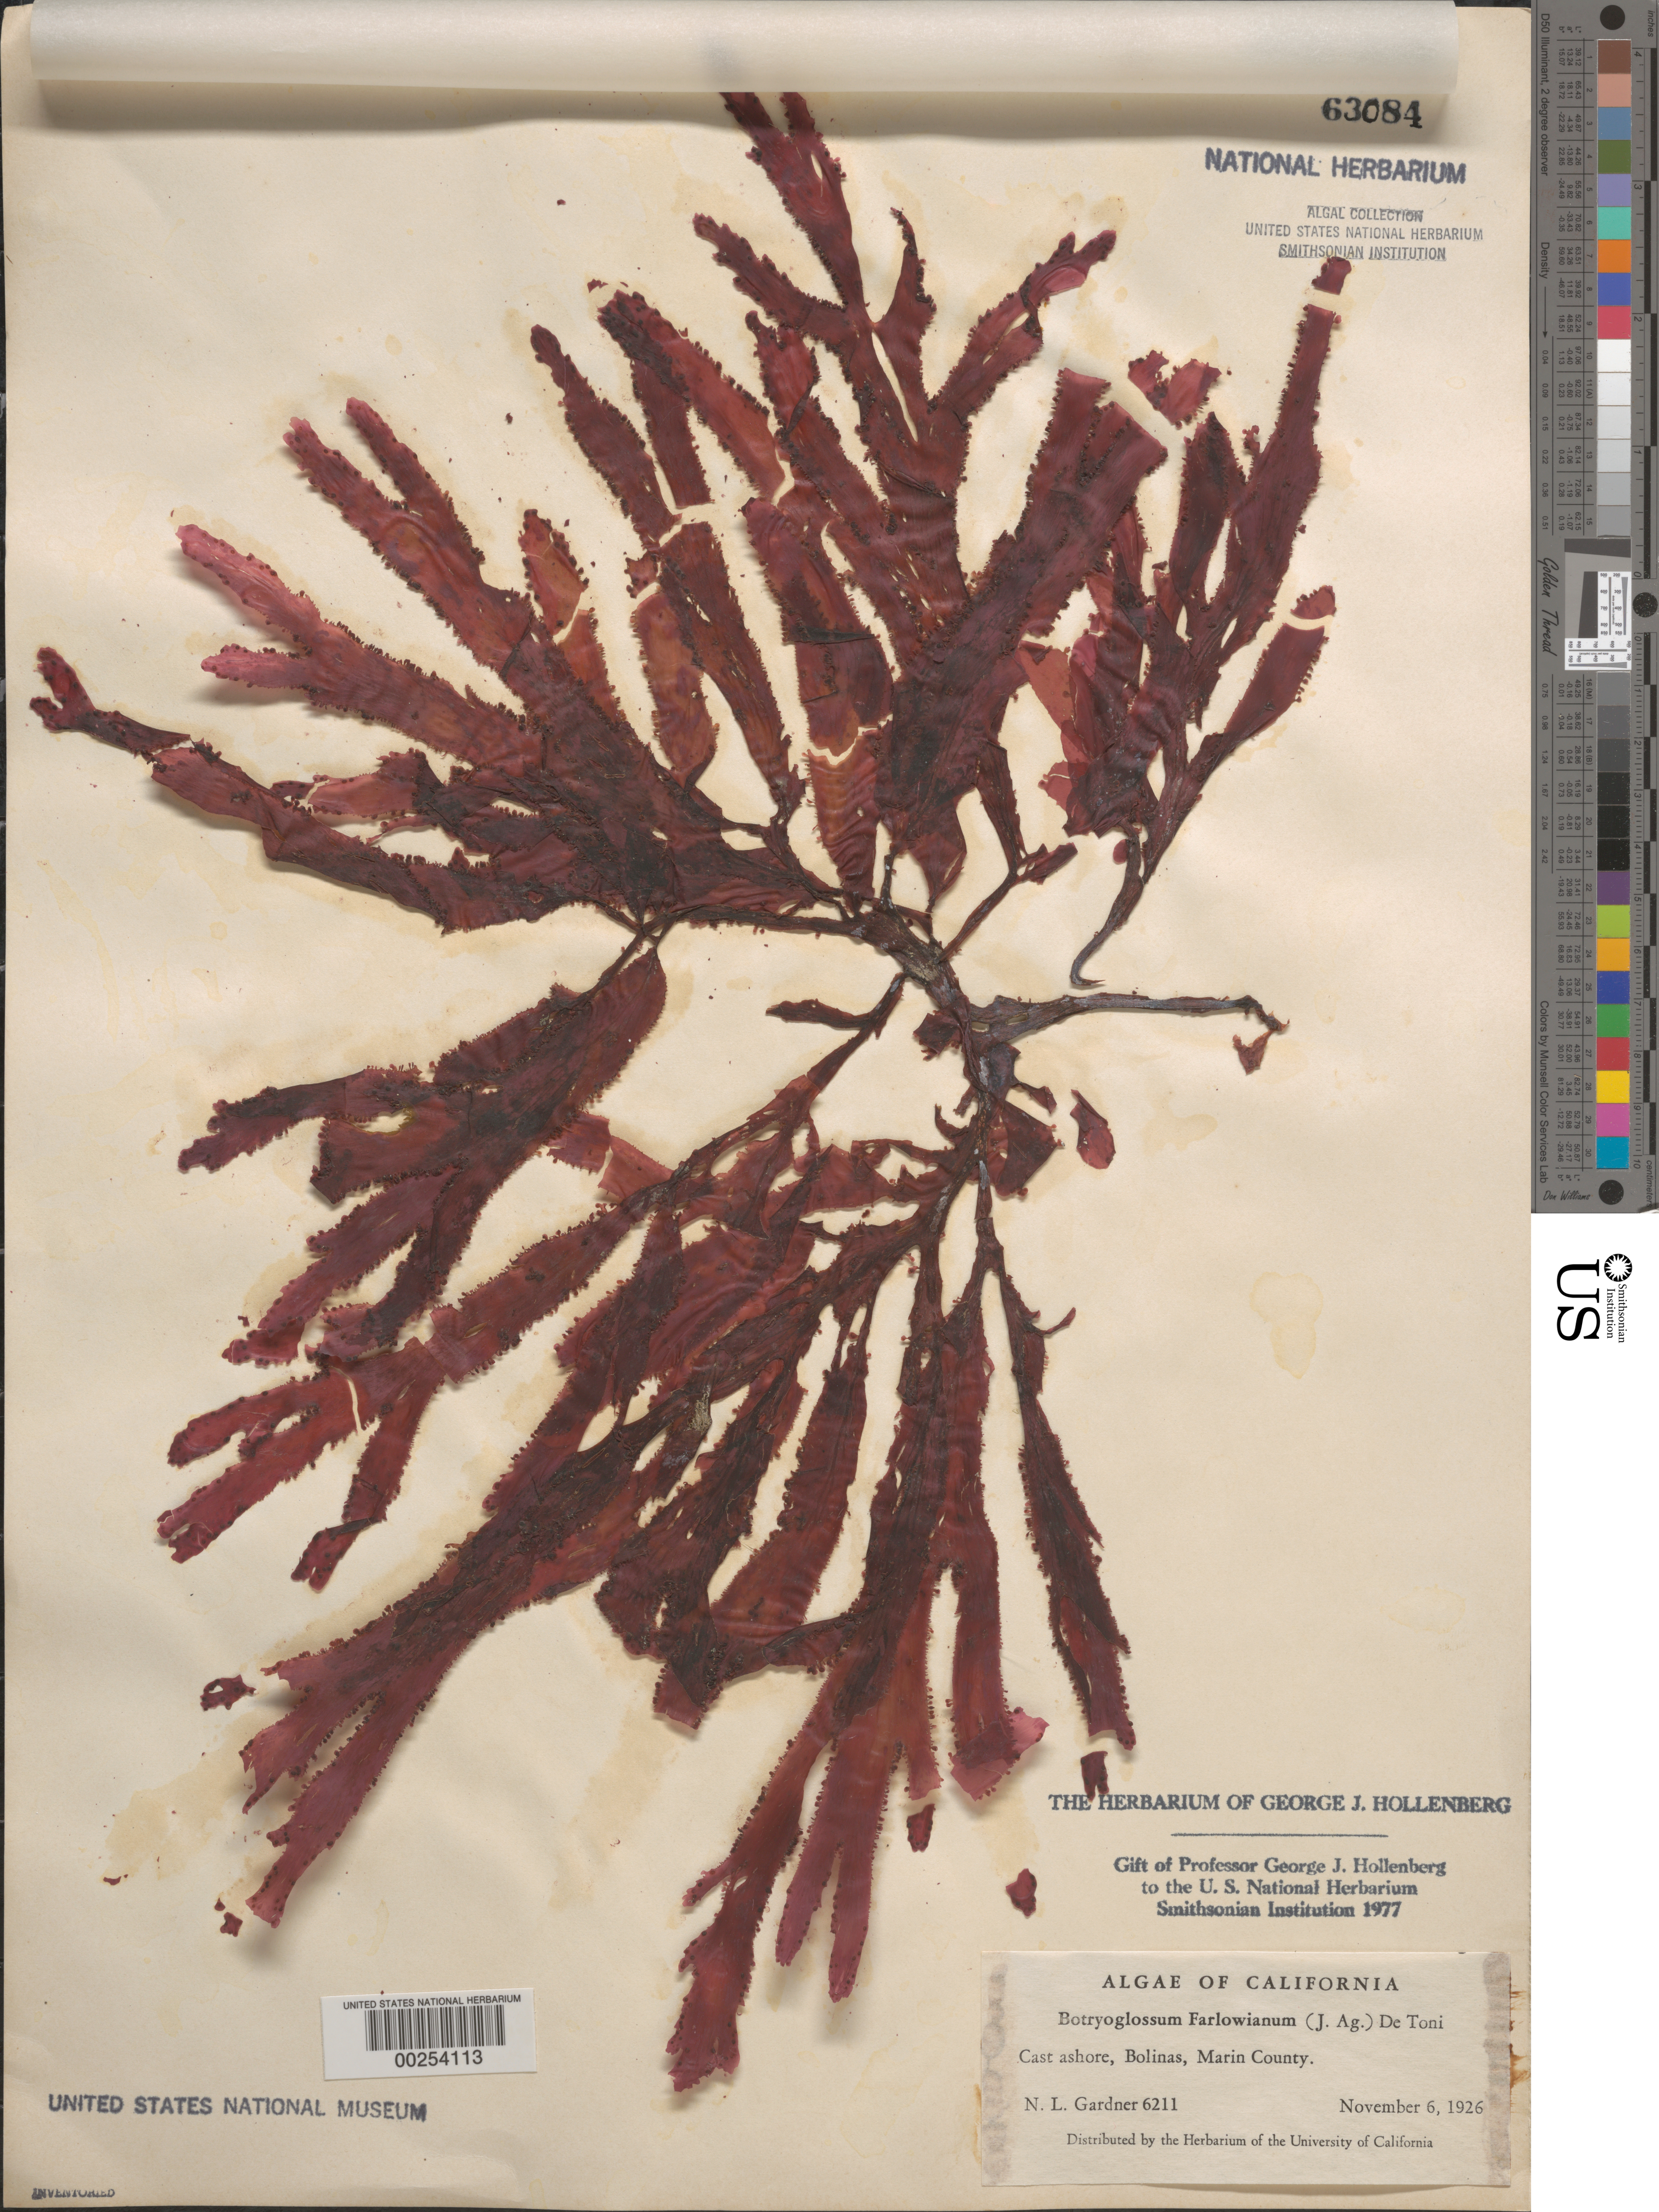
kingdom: Plantae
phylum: Rhodophyta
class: Florideophyceae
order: Ceramiales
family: Delesseriaceae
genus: Botryoglossum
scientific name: Botryoglossum farlowianum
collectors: N. Gardner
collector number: NLG 6211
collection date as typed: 06 Nov 1926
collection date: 1926-11-06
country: United States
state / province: California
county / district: Marin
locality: Bolinas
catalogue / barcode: US 63084